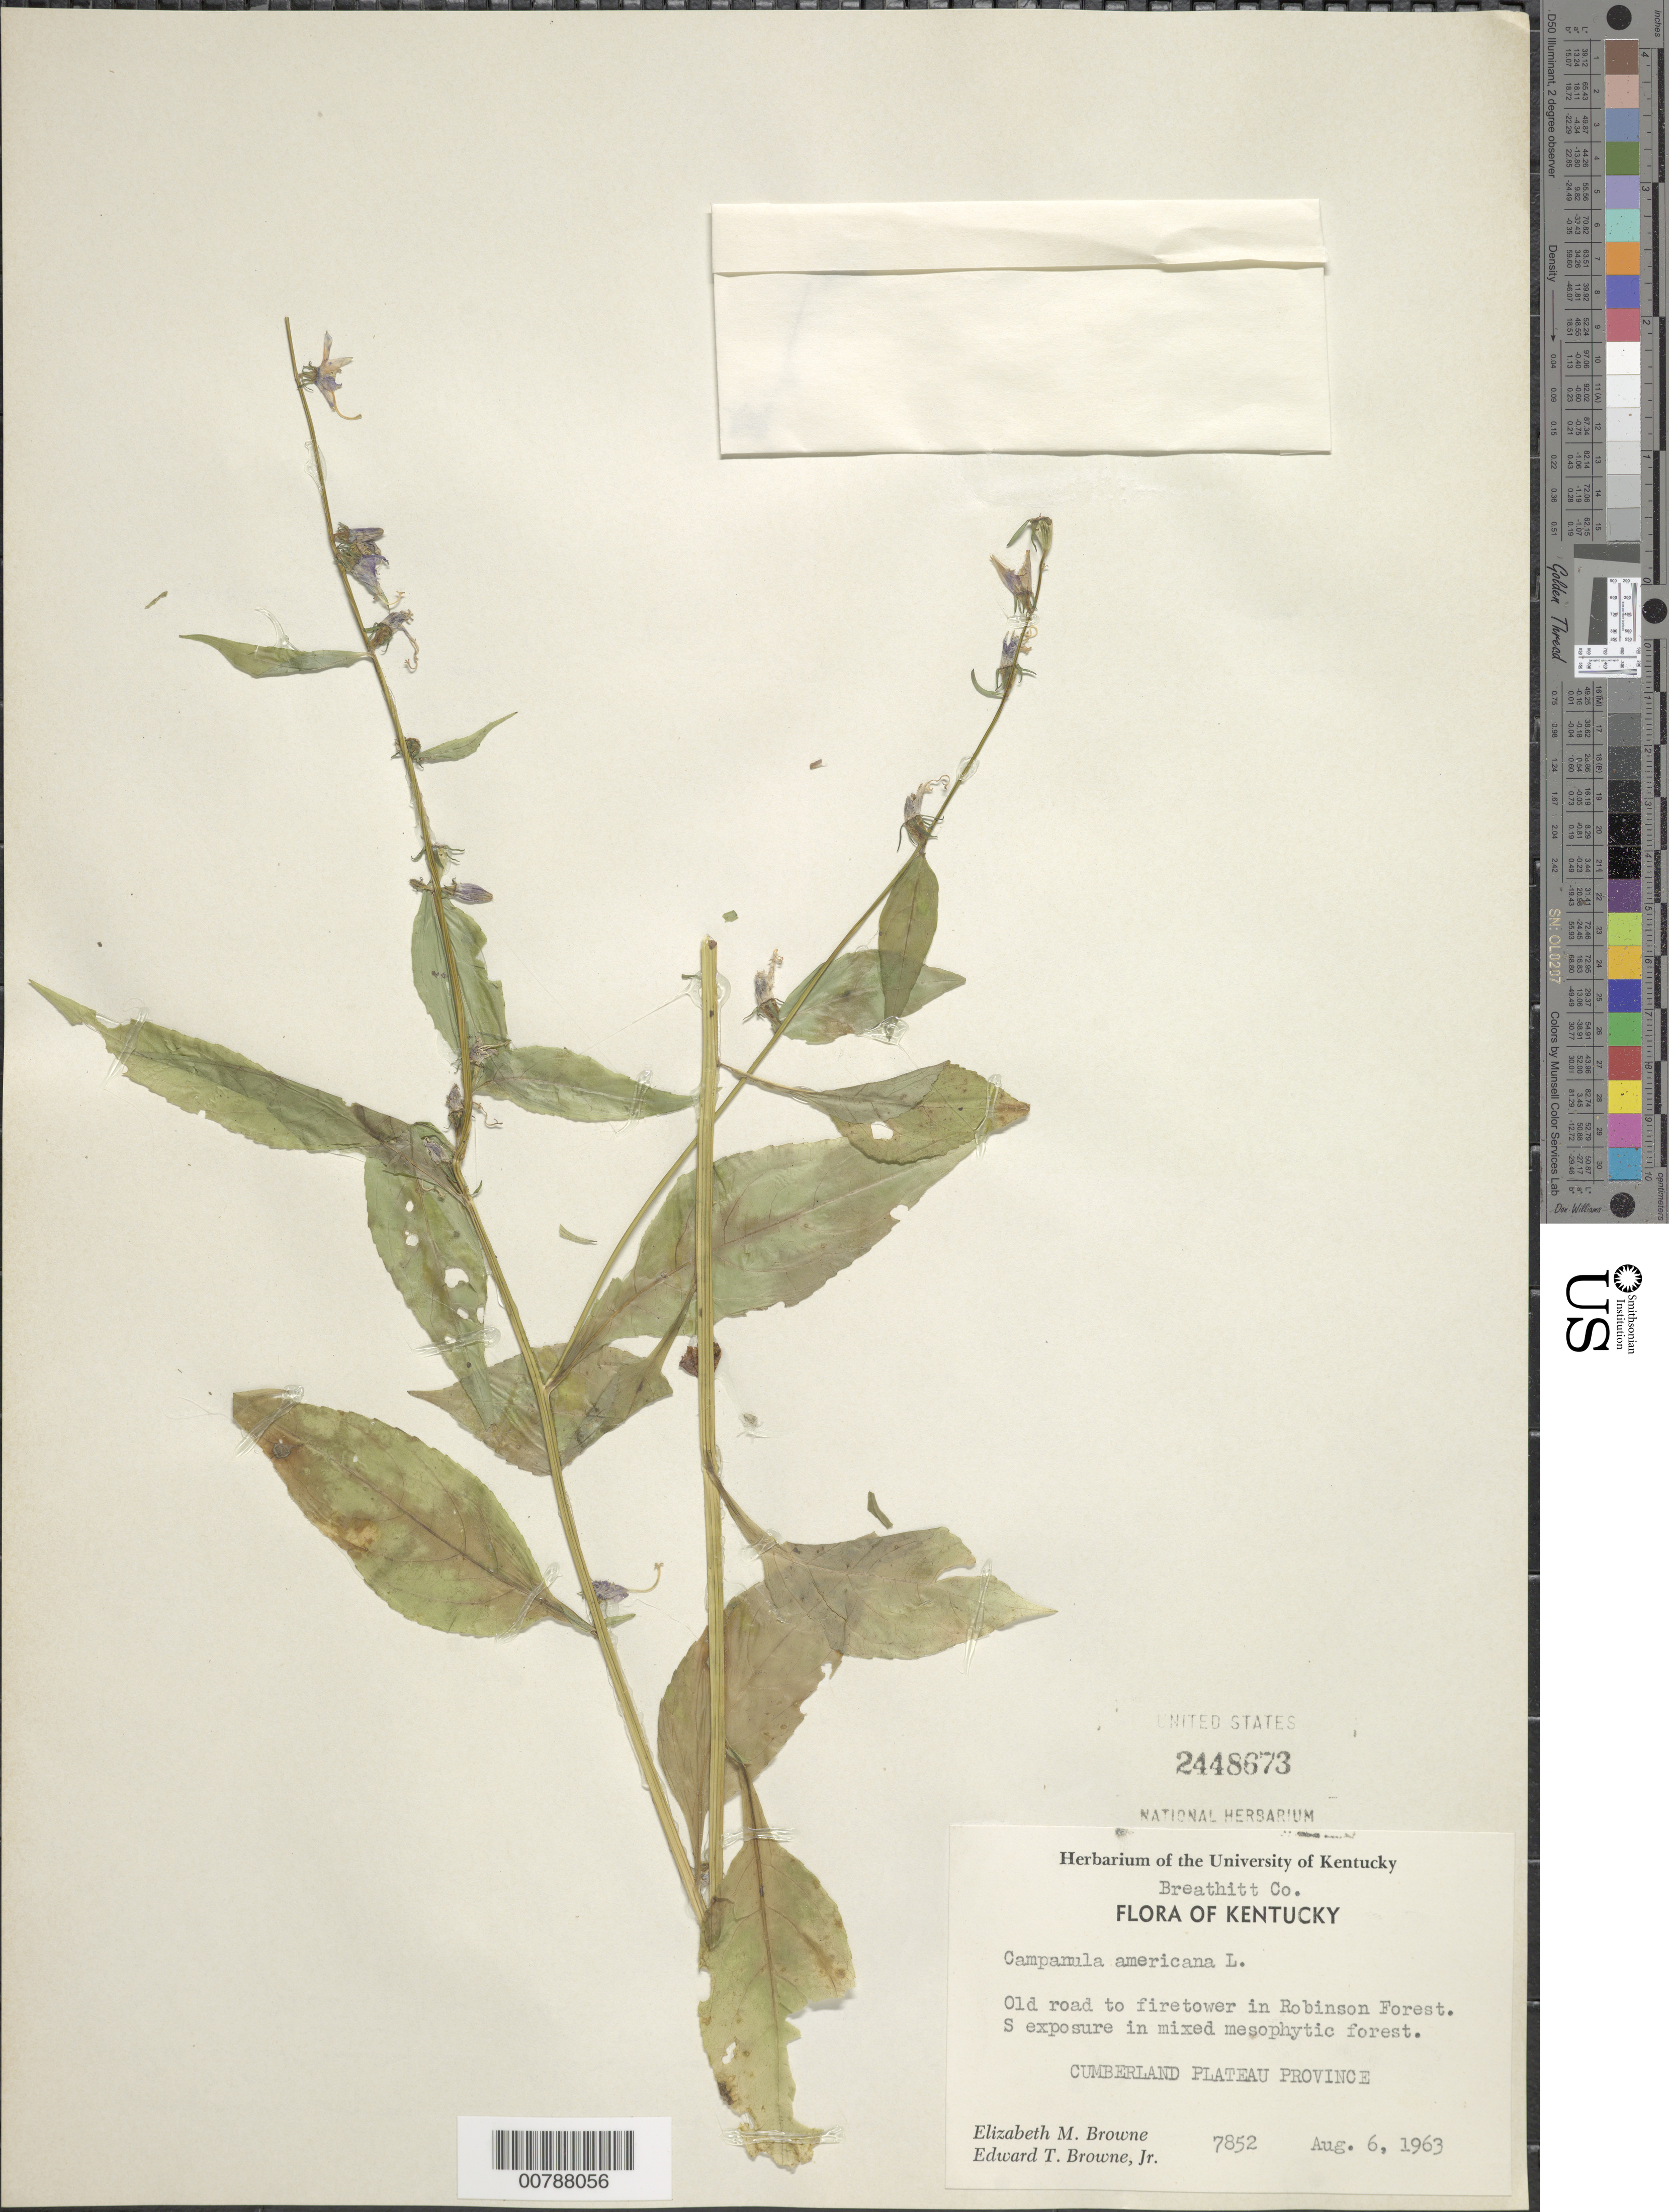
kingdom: Plantae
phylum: Tracheophyta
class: Magnoliopsida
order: Asterales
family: Campanulaceae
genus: Campanula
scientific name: Campanula americana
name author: L.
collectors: E. M. Browne & E. Browne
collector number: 7852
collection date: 1963-08-06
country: United States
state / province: Kentucky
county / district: Breathitt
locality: Cumberland Plateau Province. In Robinson Forest, old road to firetower.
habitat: In mixed mesophytic forest. Old road to firetower.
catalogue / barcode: US 2448673